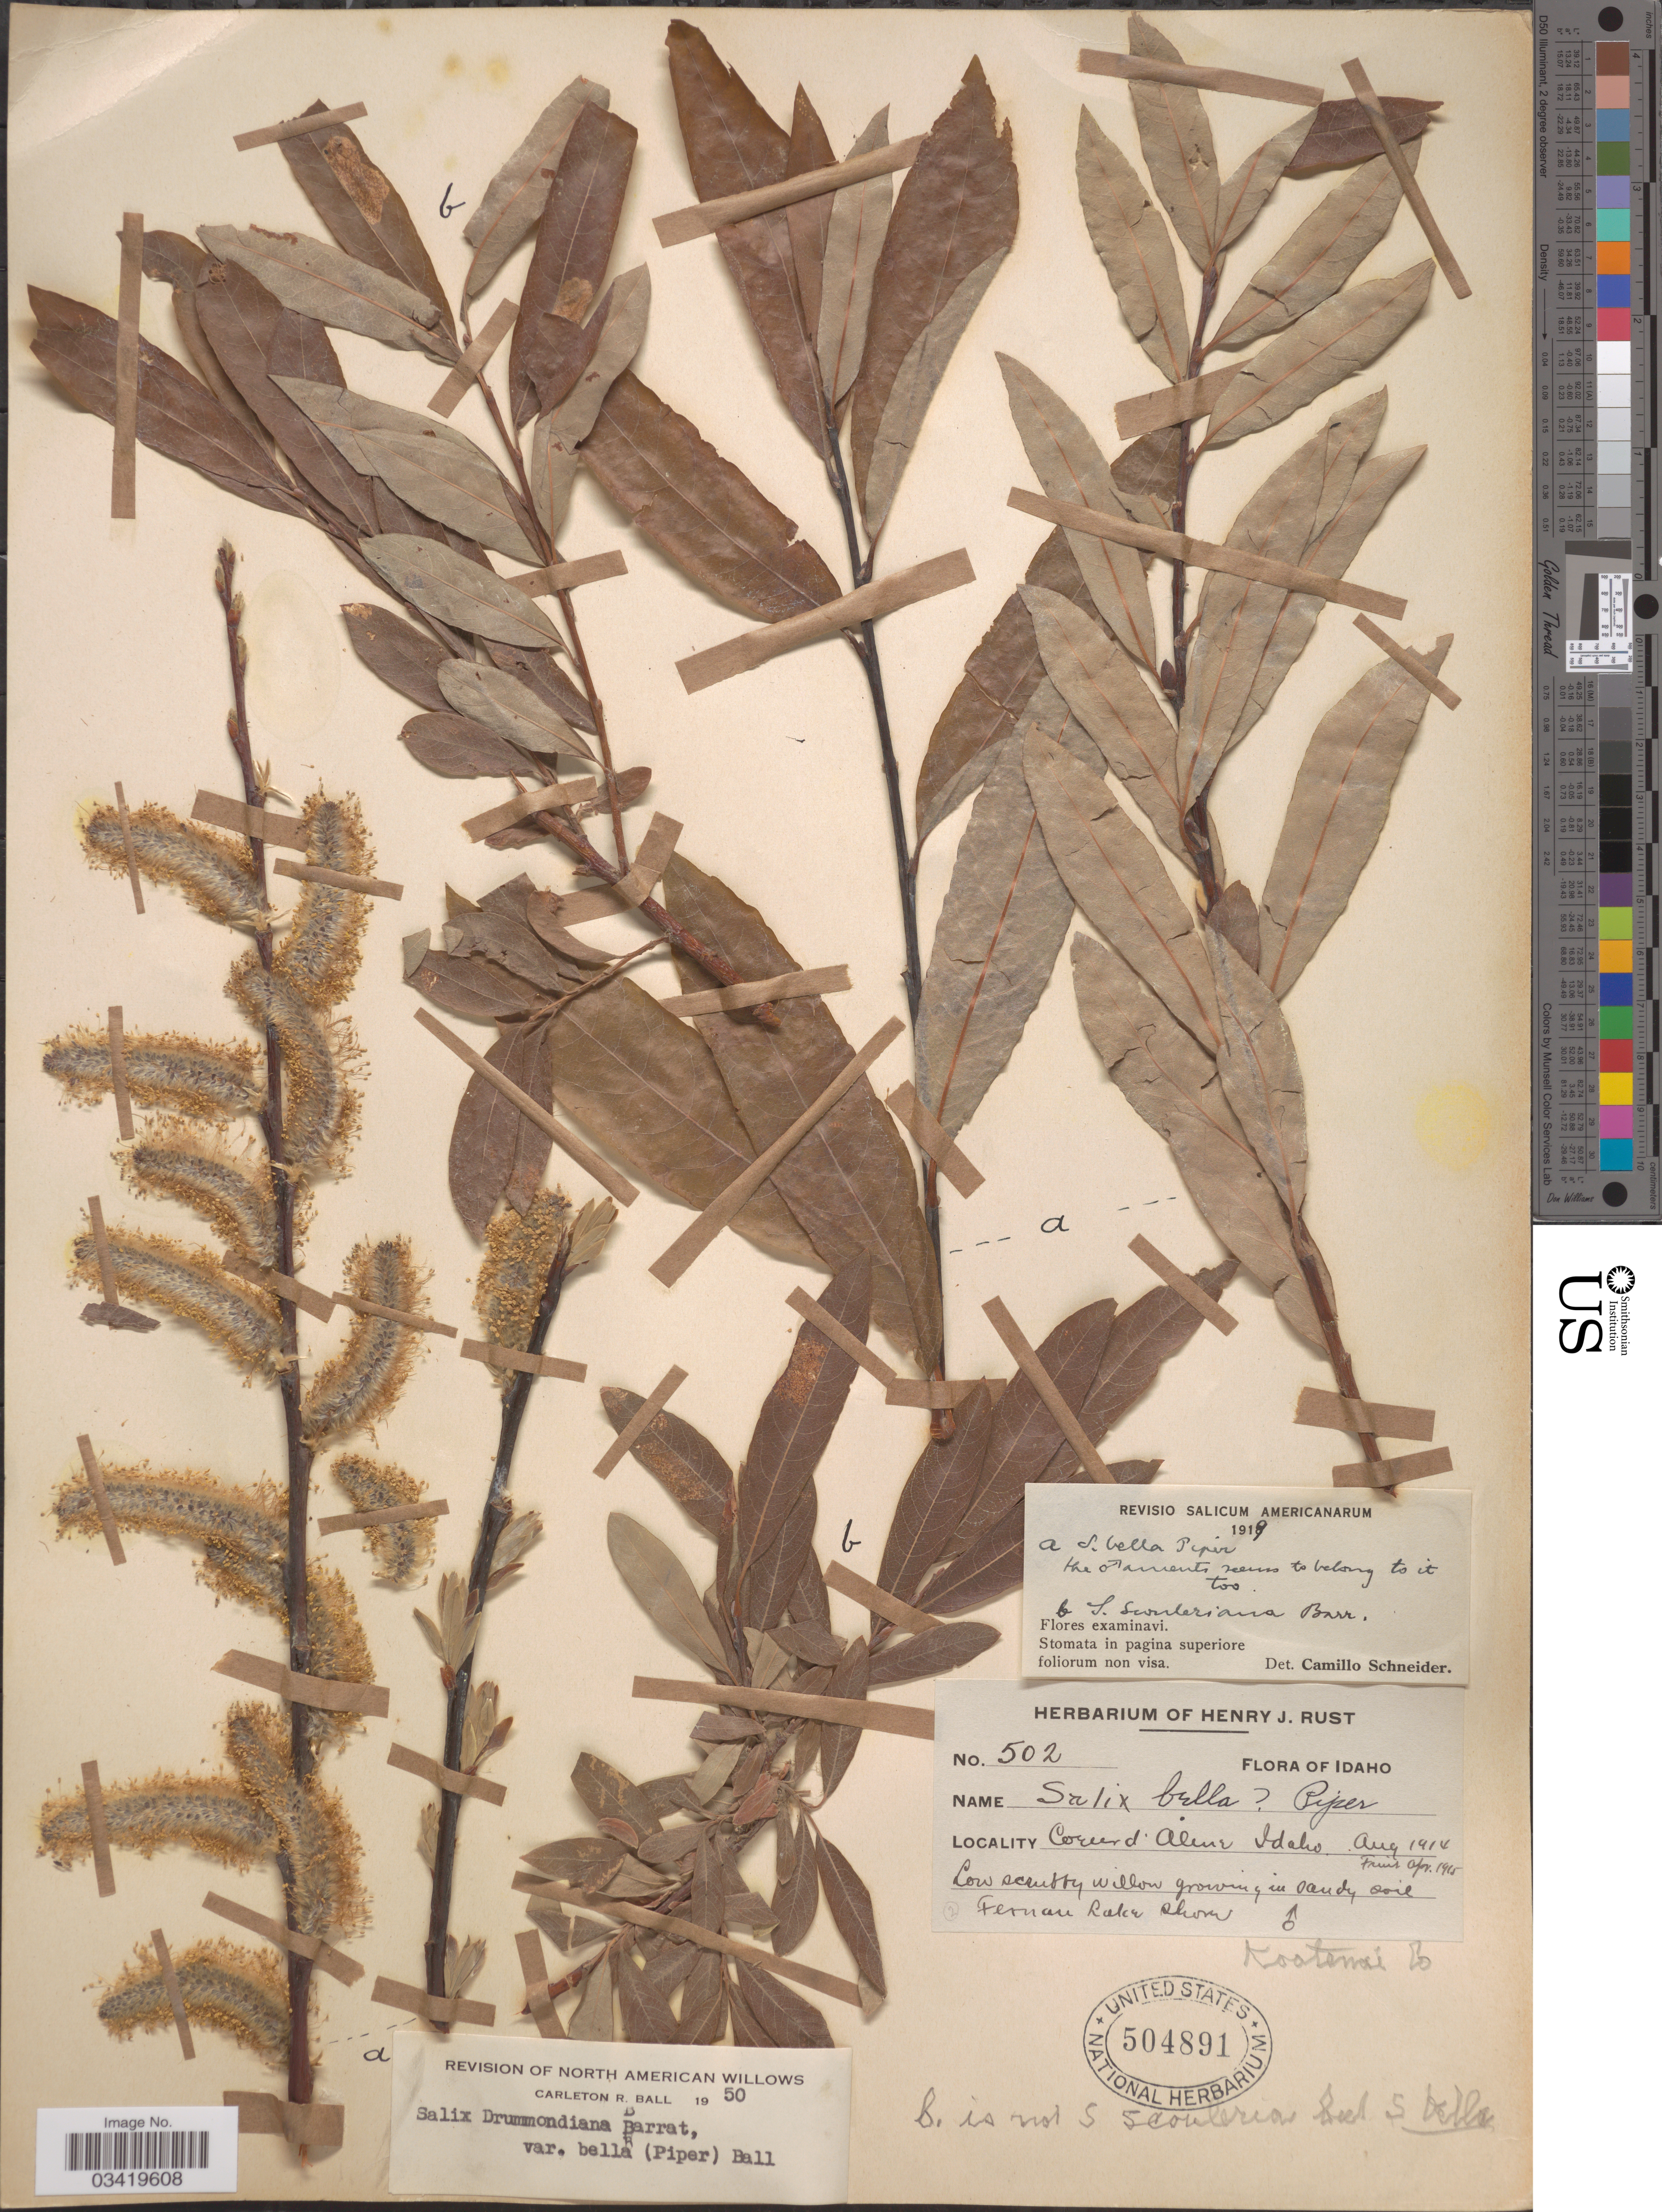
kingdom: Plantae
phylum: Tracheophyta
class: Magnoliopsida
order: Malpighiales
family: Salicaceae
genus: Salix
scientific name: Salix bella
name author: Piper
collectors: ex herb. Henry J. Rust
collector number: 502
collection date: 1914-08/1915-04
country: United States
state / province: Idaho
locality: Coeur d'Alene. Fernan Lake shore.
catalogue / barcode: US 504891